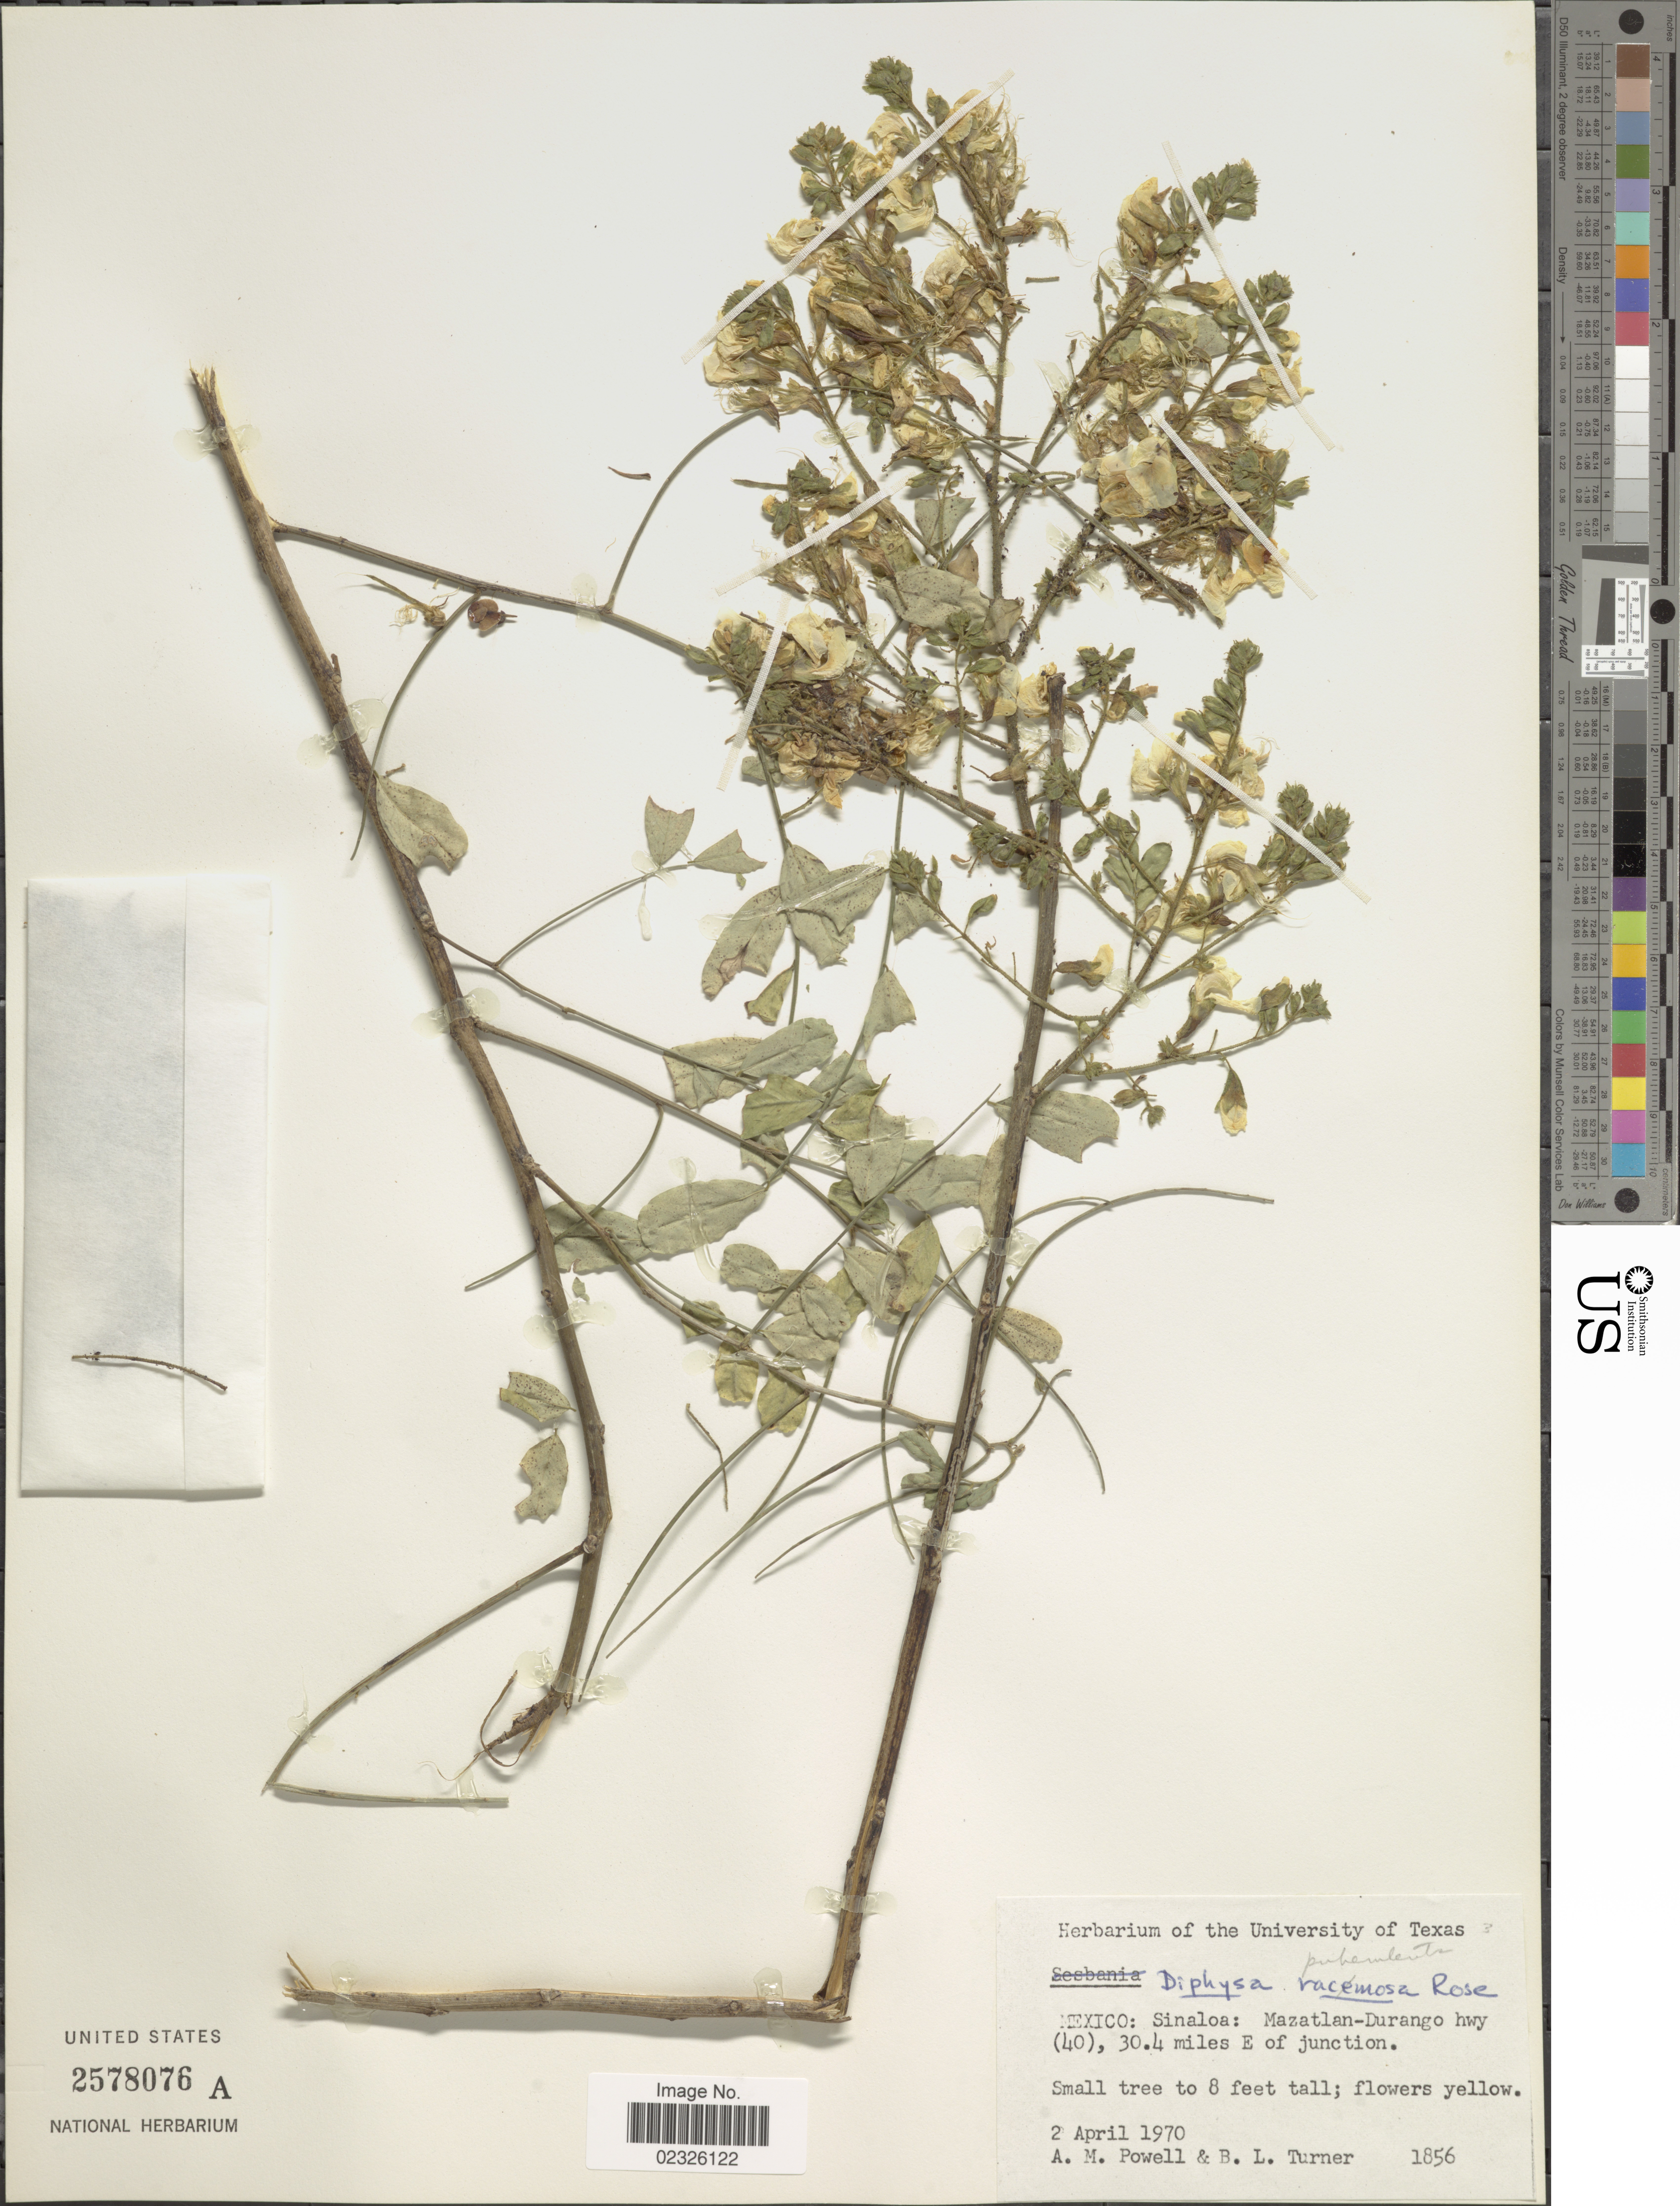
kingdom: Plantae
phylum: Tracheophyta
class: Magnoliopsida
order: Fabales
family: Fabaceae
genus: Diphysa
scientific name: Diphysa puberulenta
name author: Rydb.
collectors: A. M. Powell & B. L. Turner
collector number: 1856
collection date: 1970-04-02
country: Mexico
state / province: Sinaloa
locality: Mazatlan-Durango hwy (40), 30.4 miles E of junction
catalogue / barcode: US 2578076A